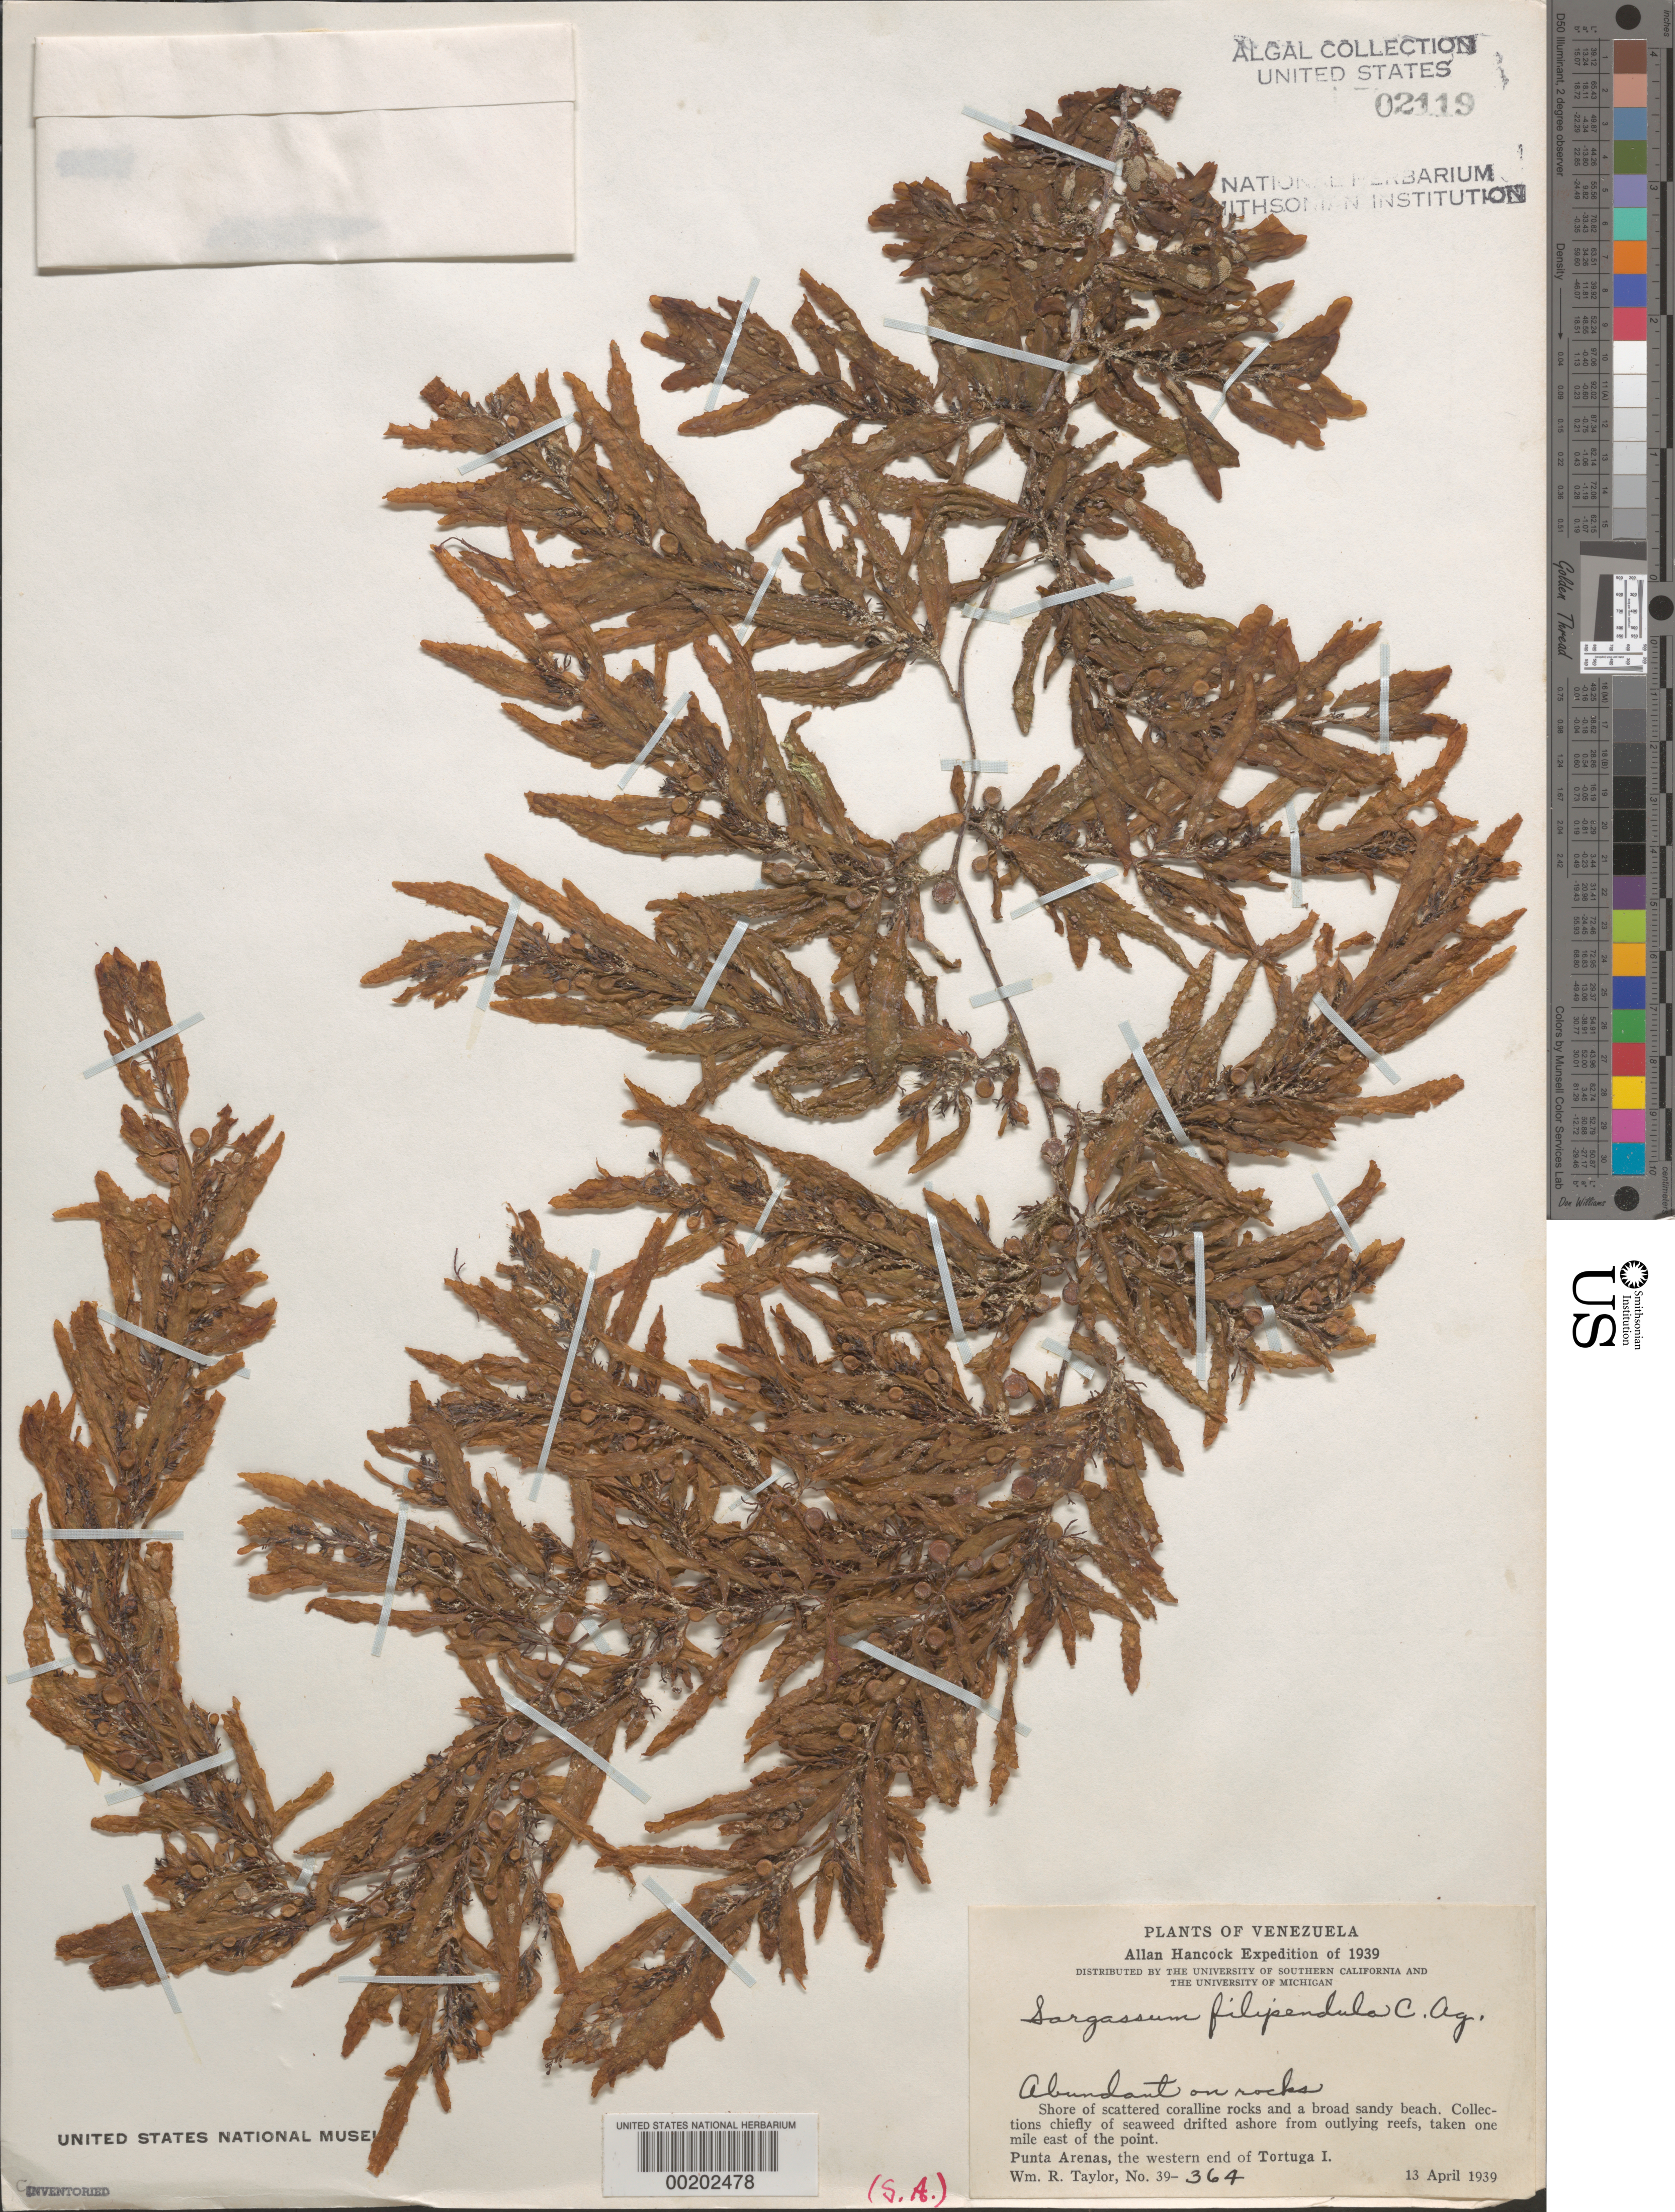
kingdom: Chromista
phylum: Ochrophyta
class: Phaeophyceae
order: Fucales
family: Sargassaceae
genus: Sargassum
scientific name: Sargassum filipendula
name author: C. Agardh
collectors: W. R. Taylor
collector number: WRT 39-364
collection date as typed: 13 Apr 1939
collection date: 1939-04-13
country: Venezuela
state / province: Dependencias Federales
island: Isla La Tortuga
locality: Punta Arenas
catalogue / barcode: US 2119